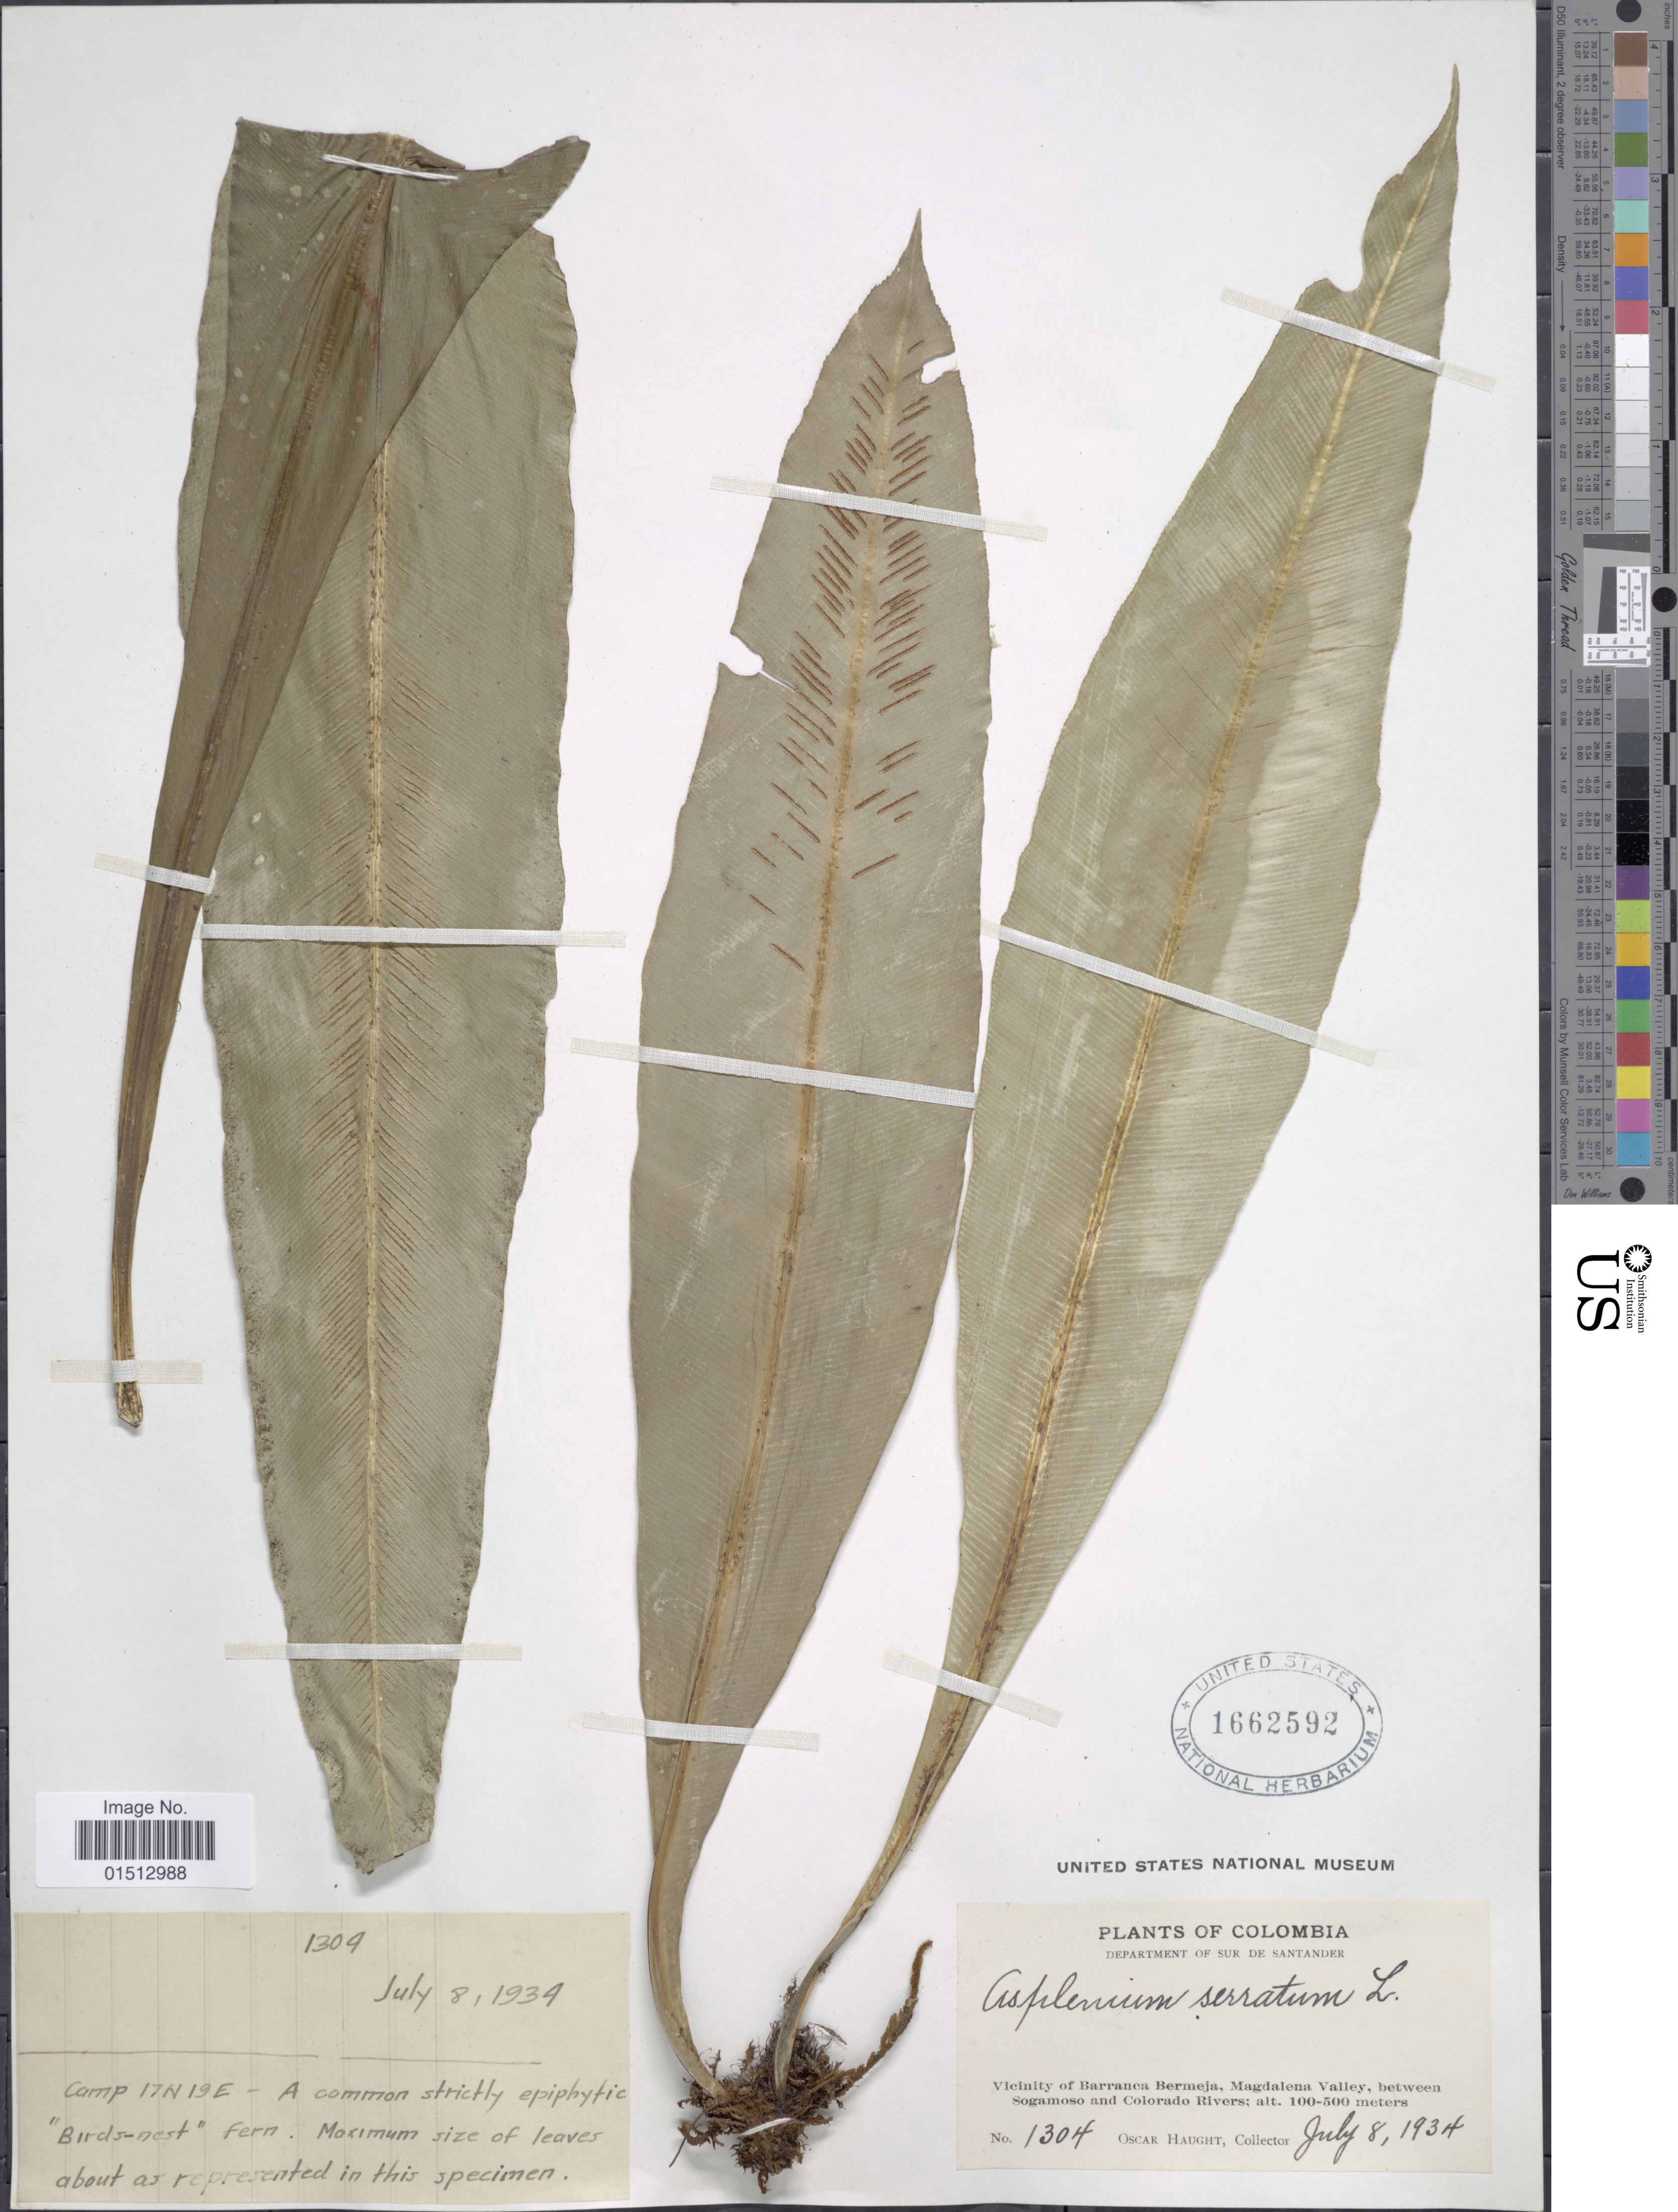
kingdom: Plantae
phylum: Tracheophyta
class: Polypodiopsida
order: Polypodiales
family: Aspleniaceae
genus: Asplenium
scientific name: Asplenium serratum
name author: L.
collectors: O. L. Haught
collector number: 1304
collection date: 1934-07-08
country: Colombia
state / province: Santander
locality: Colombia, Department of Sur de Santander.Vicinity of Barranca, Bermeja, Magdalena Valley, between Sogamoso and Colorado Rivers.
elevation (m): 100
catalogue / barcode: US 1662592